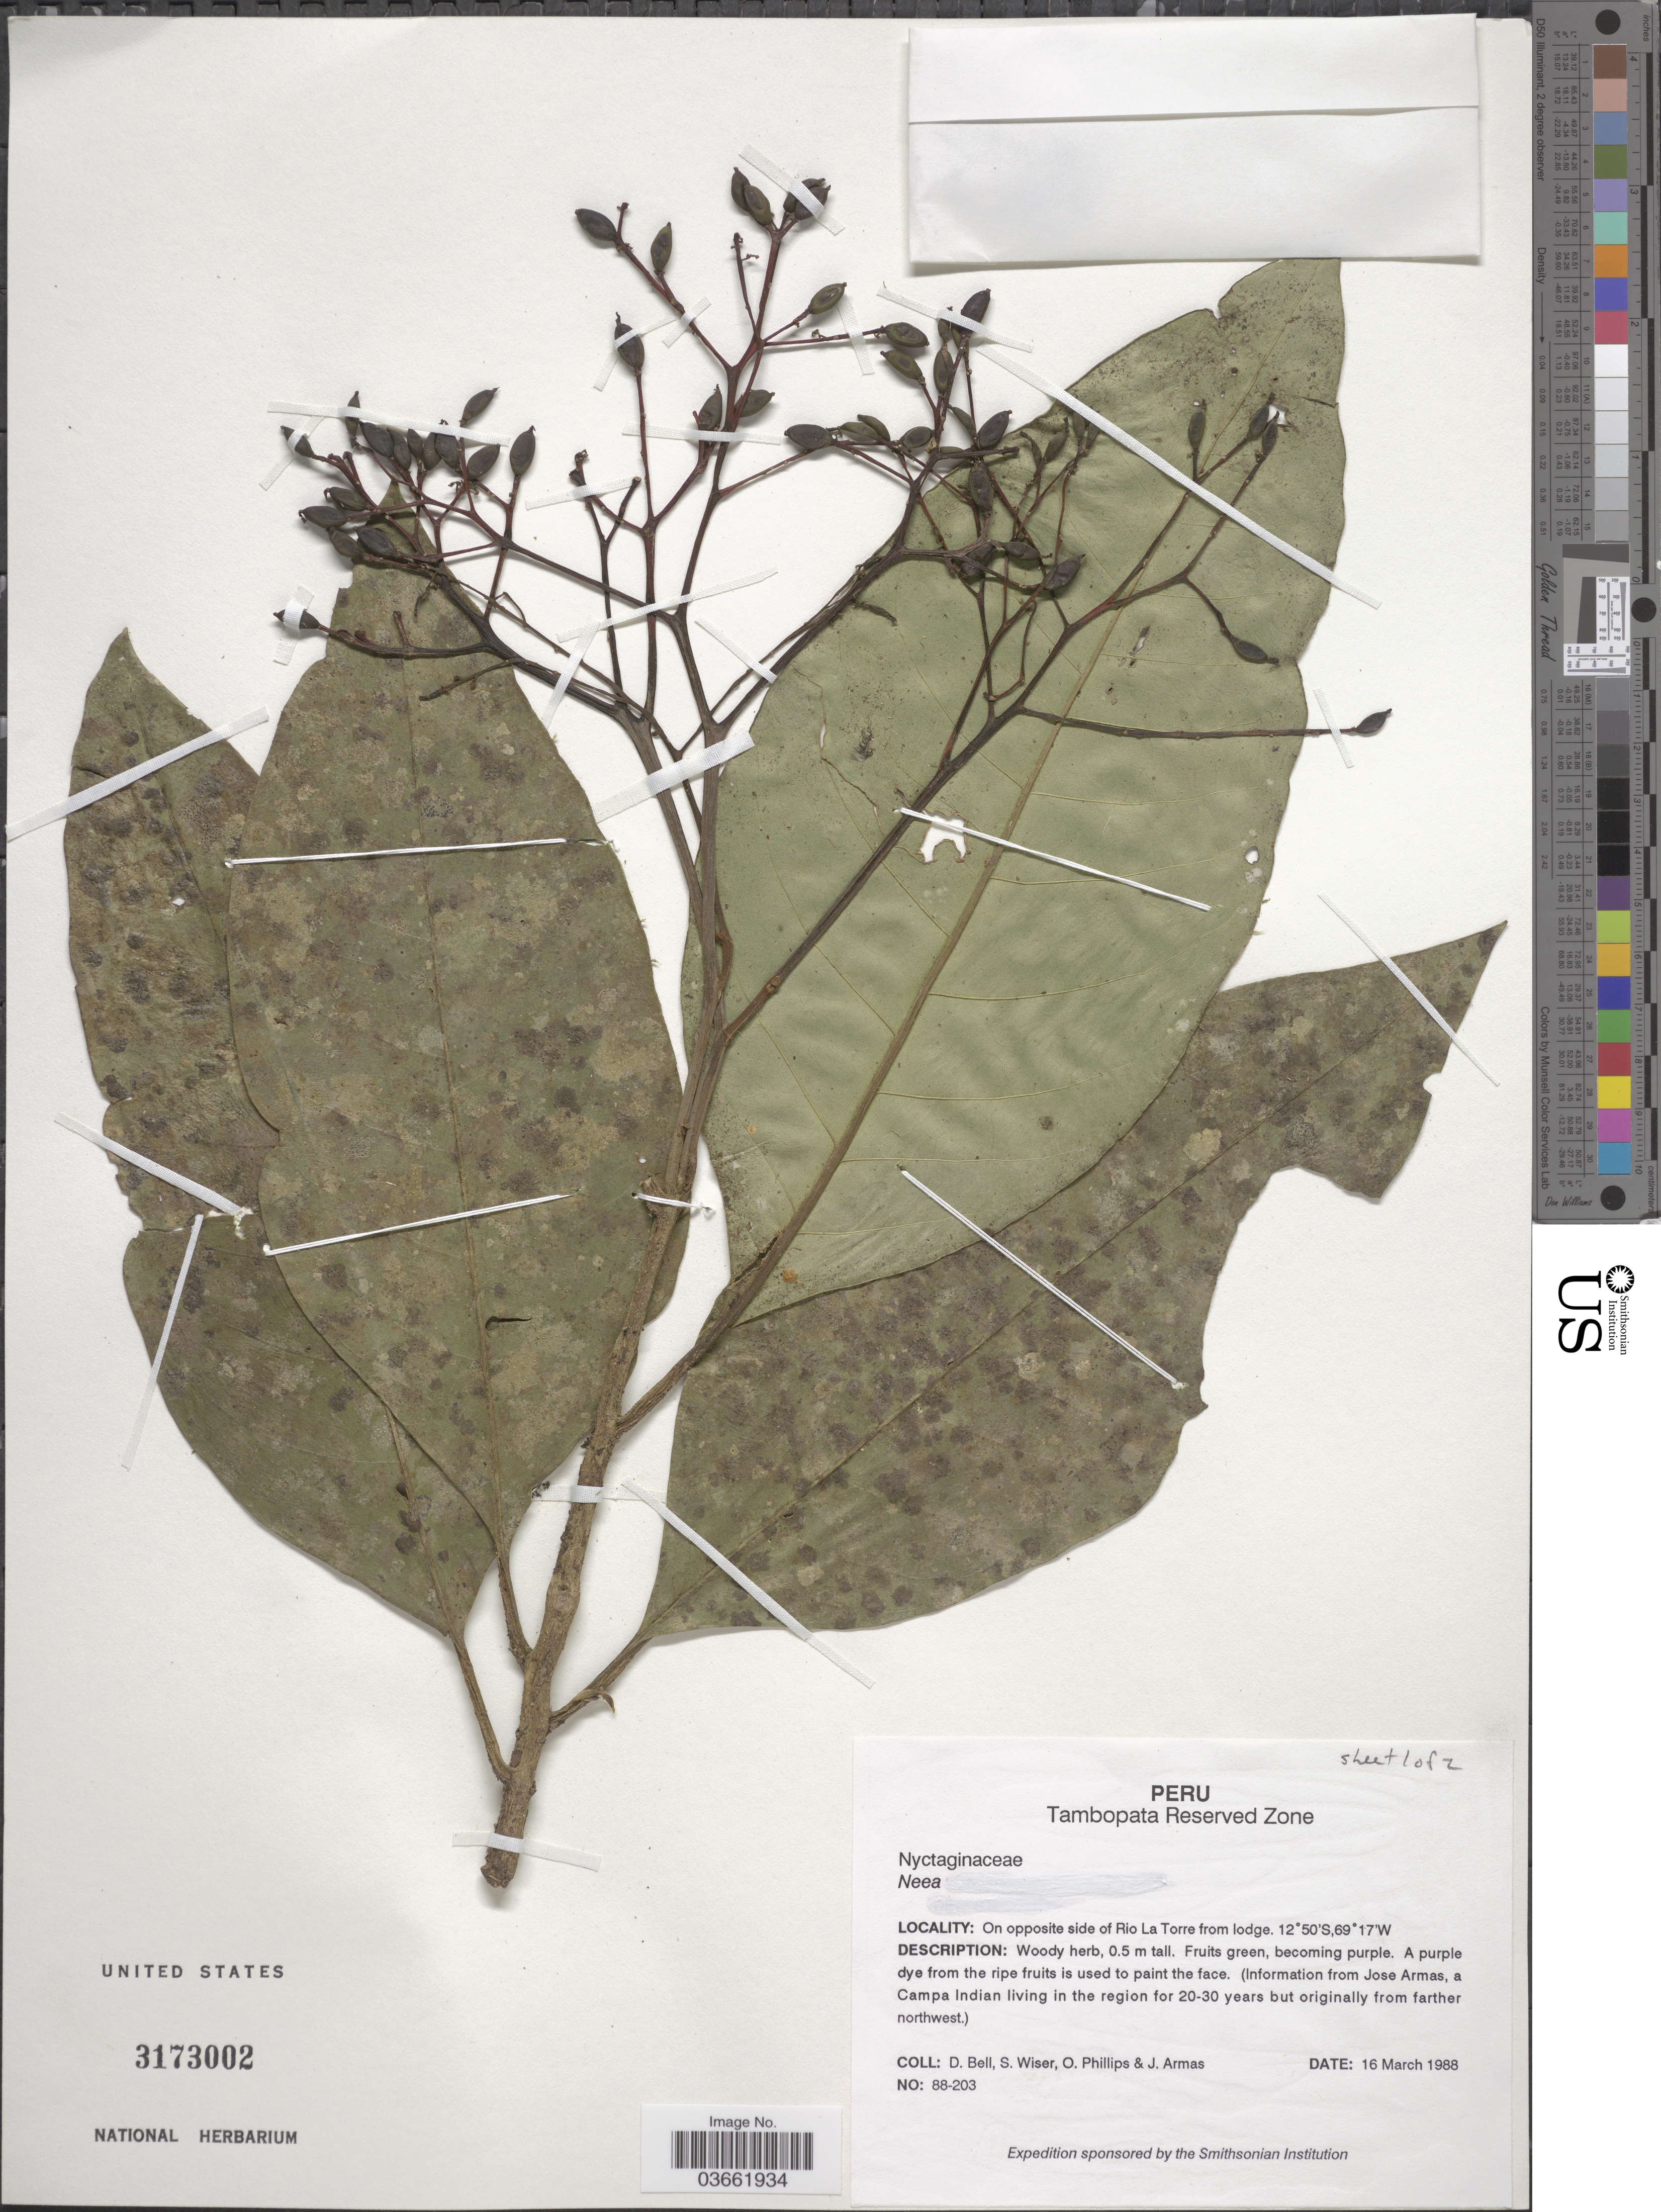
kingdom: Plantae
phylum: Tracheophyta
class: Magnoliopsida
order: Caryophyllales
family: Nyctaginaceae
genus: Neea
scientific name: Neea sp.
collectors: D. A. Bell, S. Wiser, O. Phillips & J. Armas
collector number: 88-203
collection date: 1988-03-16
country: Peru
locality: Tambopata Reserved Zone. On opposite side of Rio La Torre from lodge.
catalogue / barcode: US 3173002